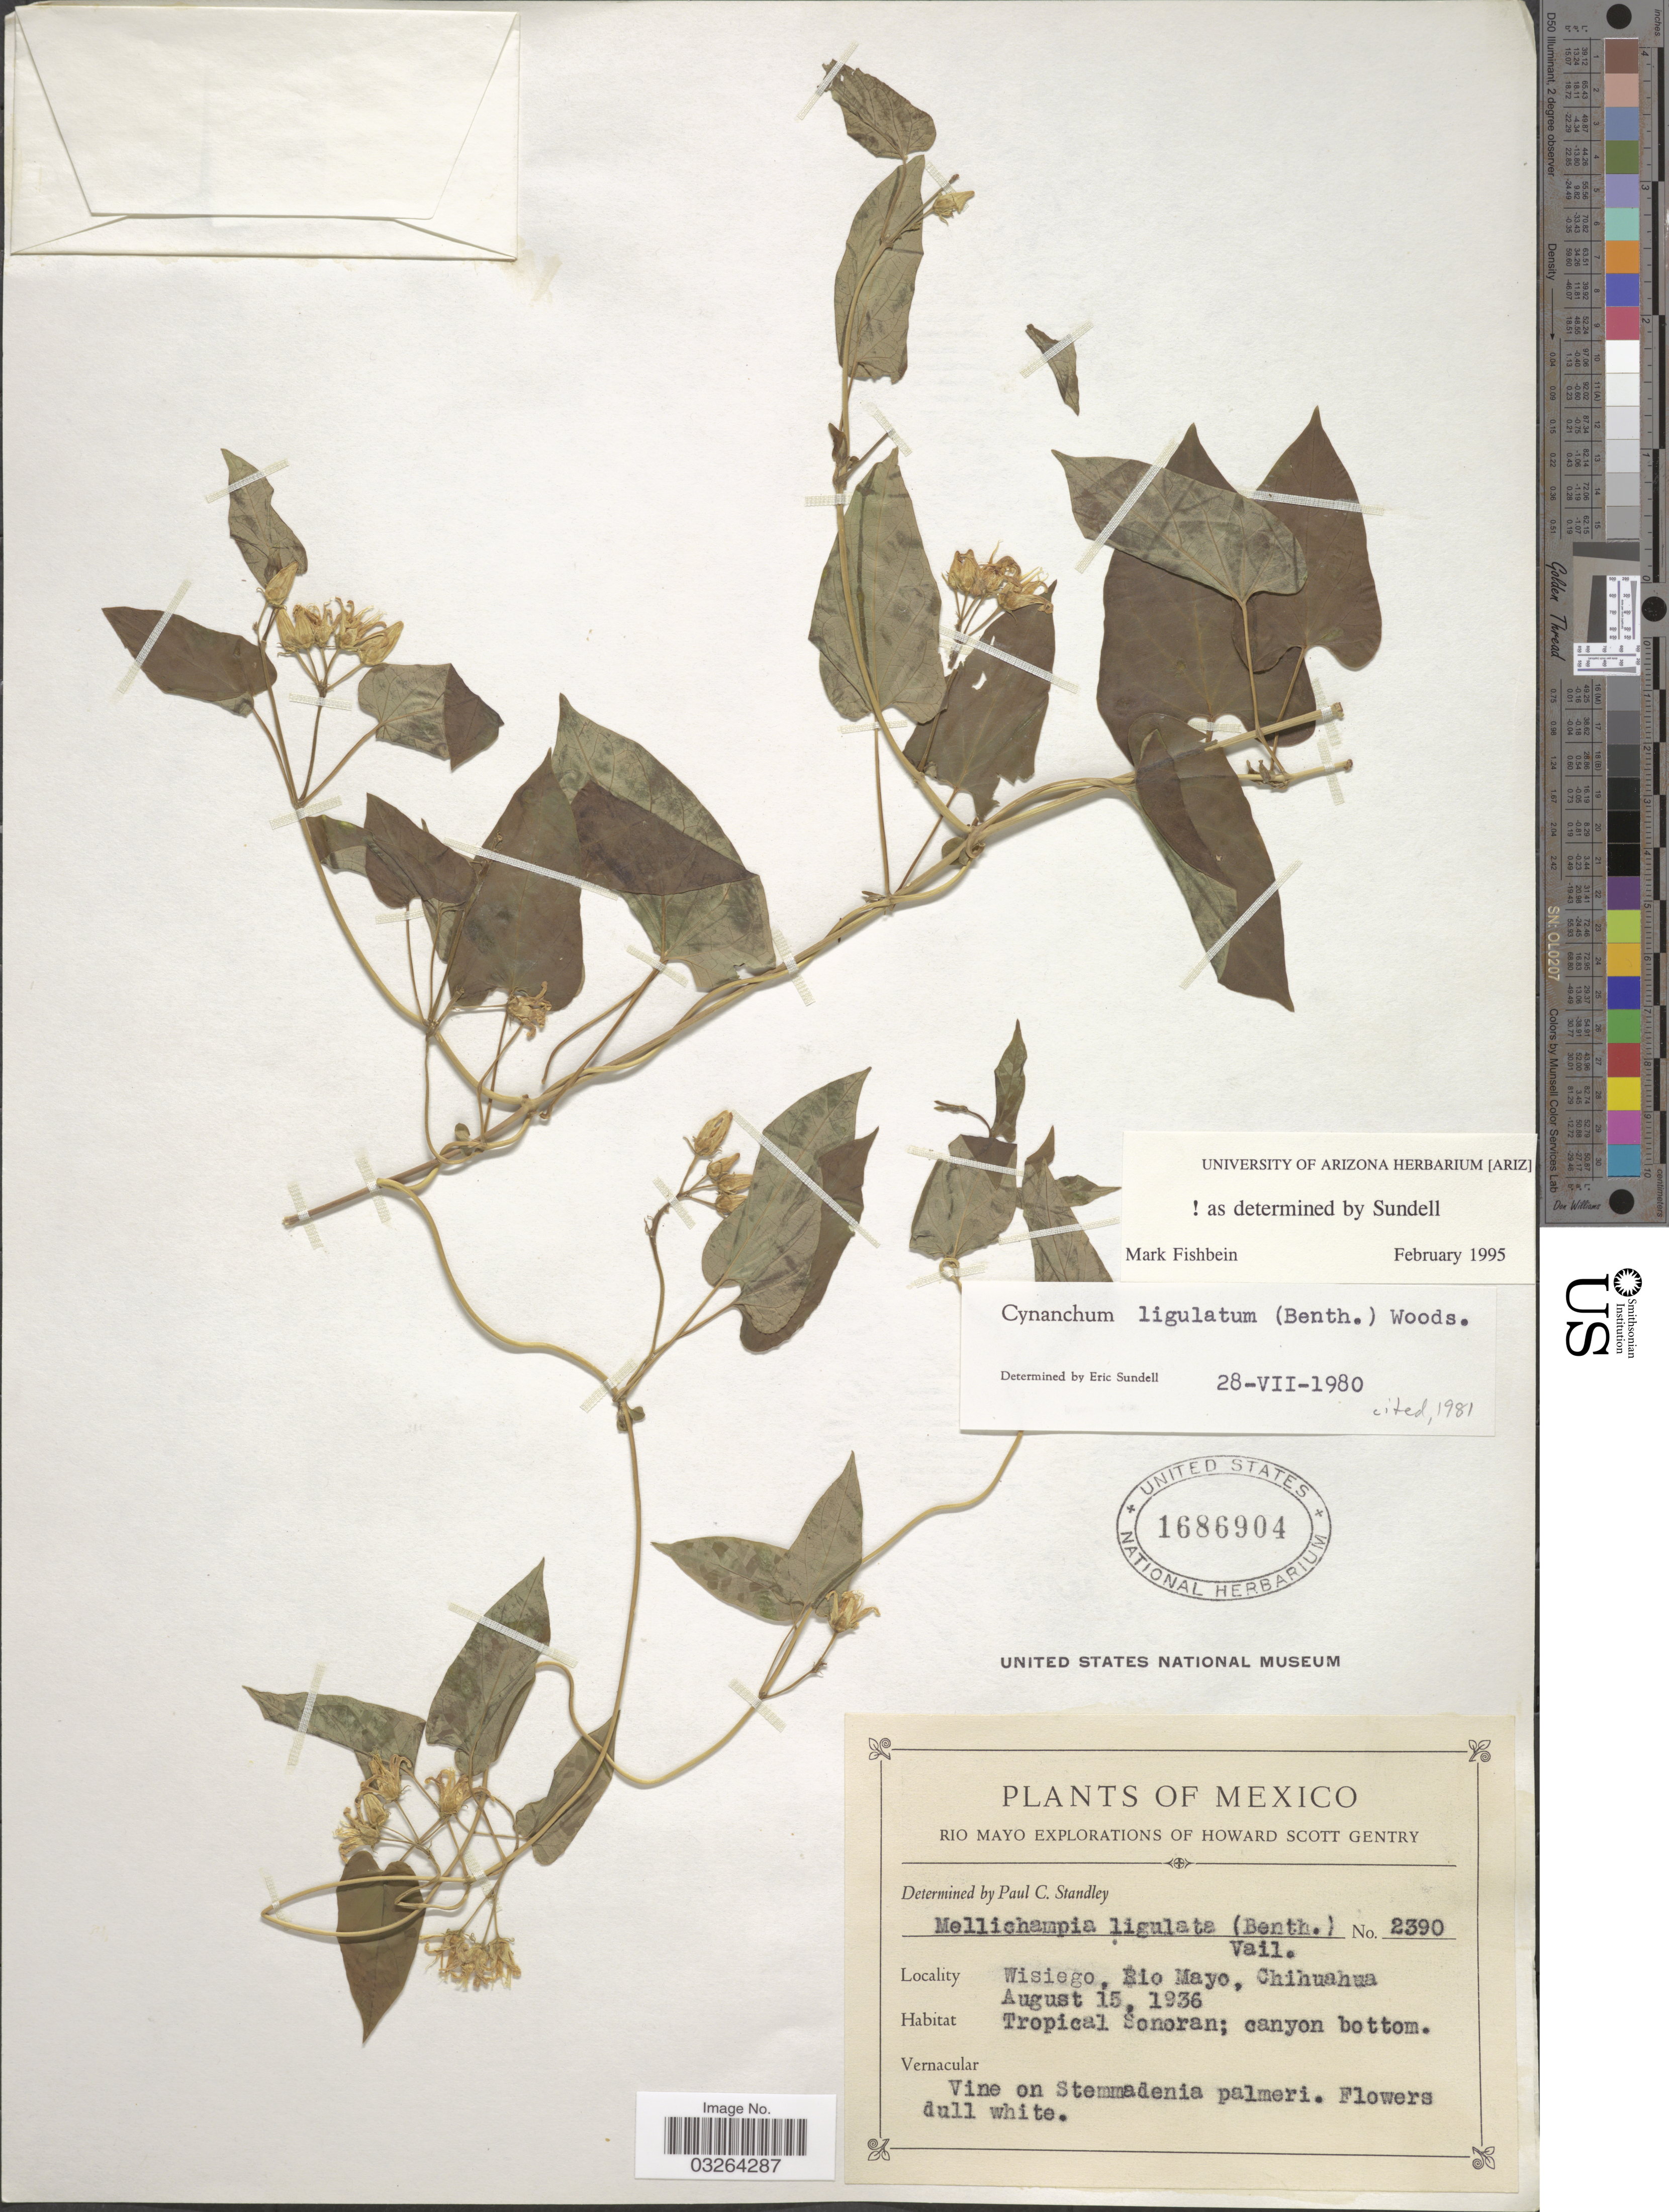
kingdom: Plantae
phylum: Tracheophyta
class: Magnoliopsida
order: Gentianales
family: Apocynaceae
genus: Cynanchum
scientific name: Cynanchum ligulatum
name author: (Benth.) Woodson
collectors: H. S. Gentry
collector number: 2390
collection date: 1936-08-15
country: Mexico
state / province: Chihuahua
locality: Wisiego, Rio Mayo. Tropical Sonoran.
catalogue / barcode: US 1686904